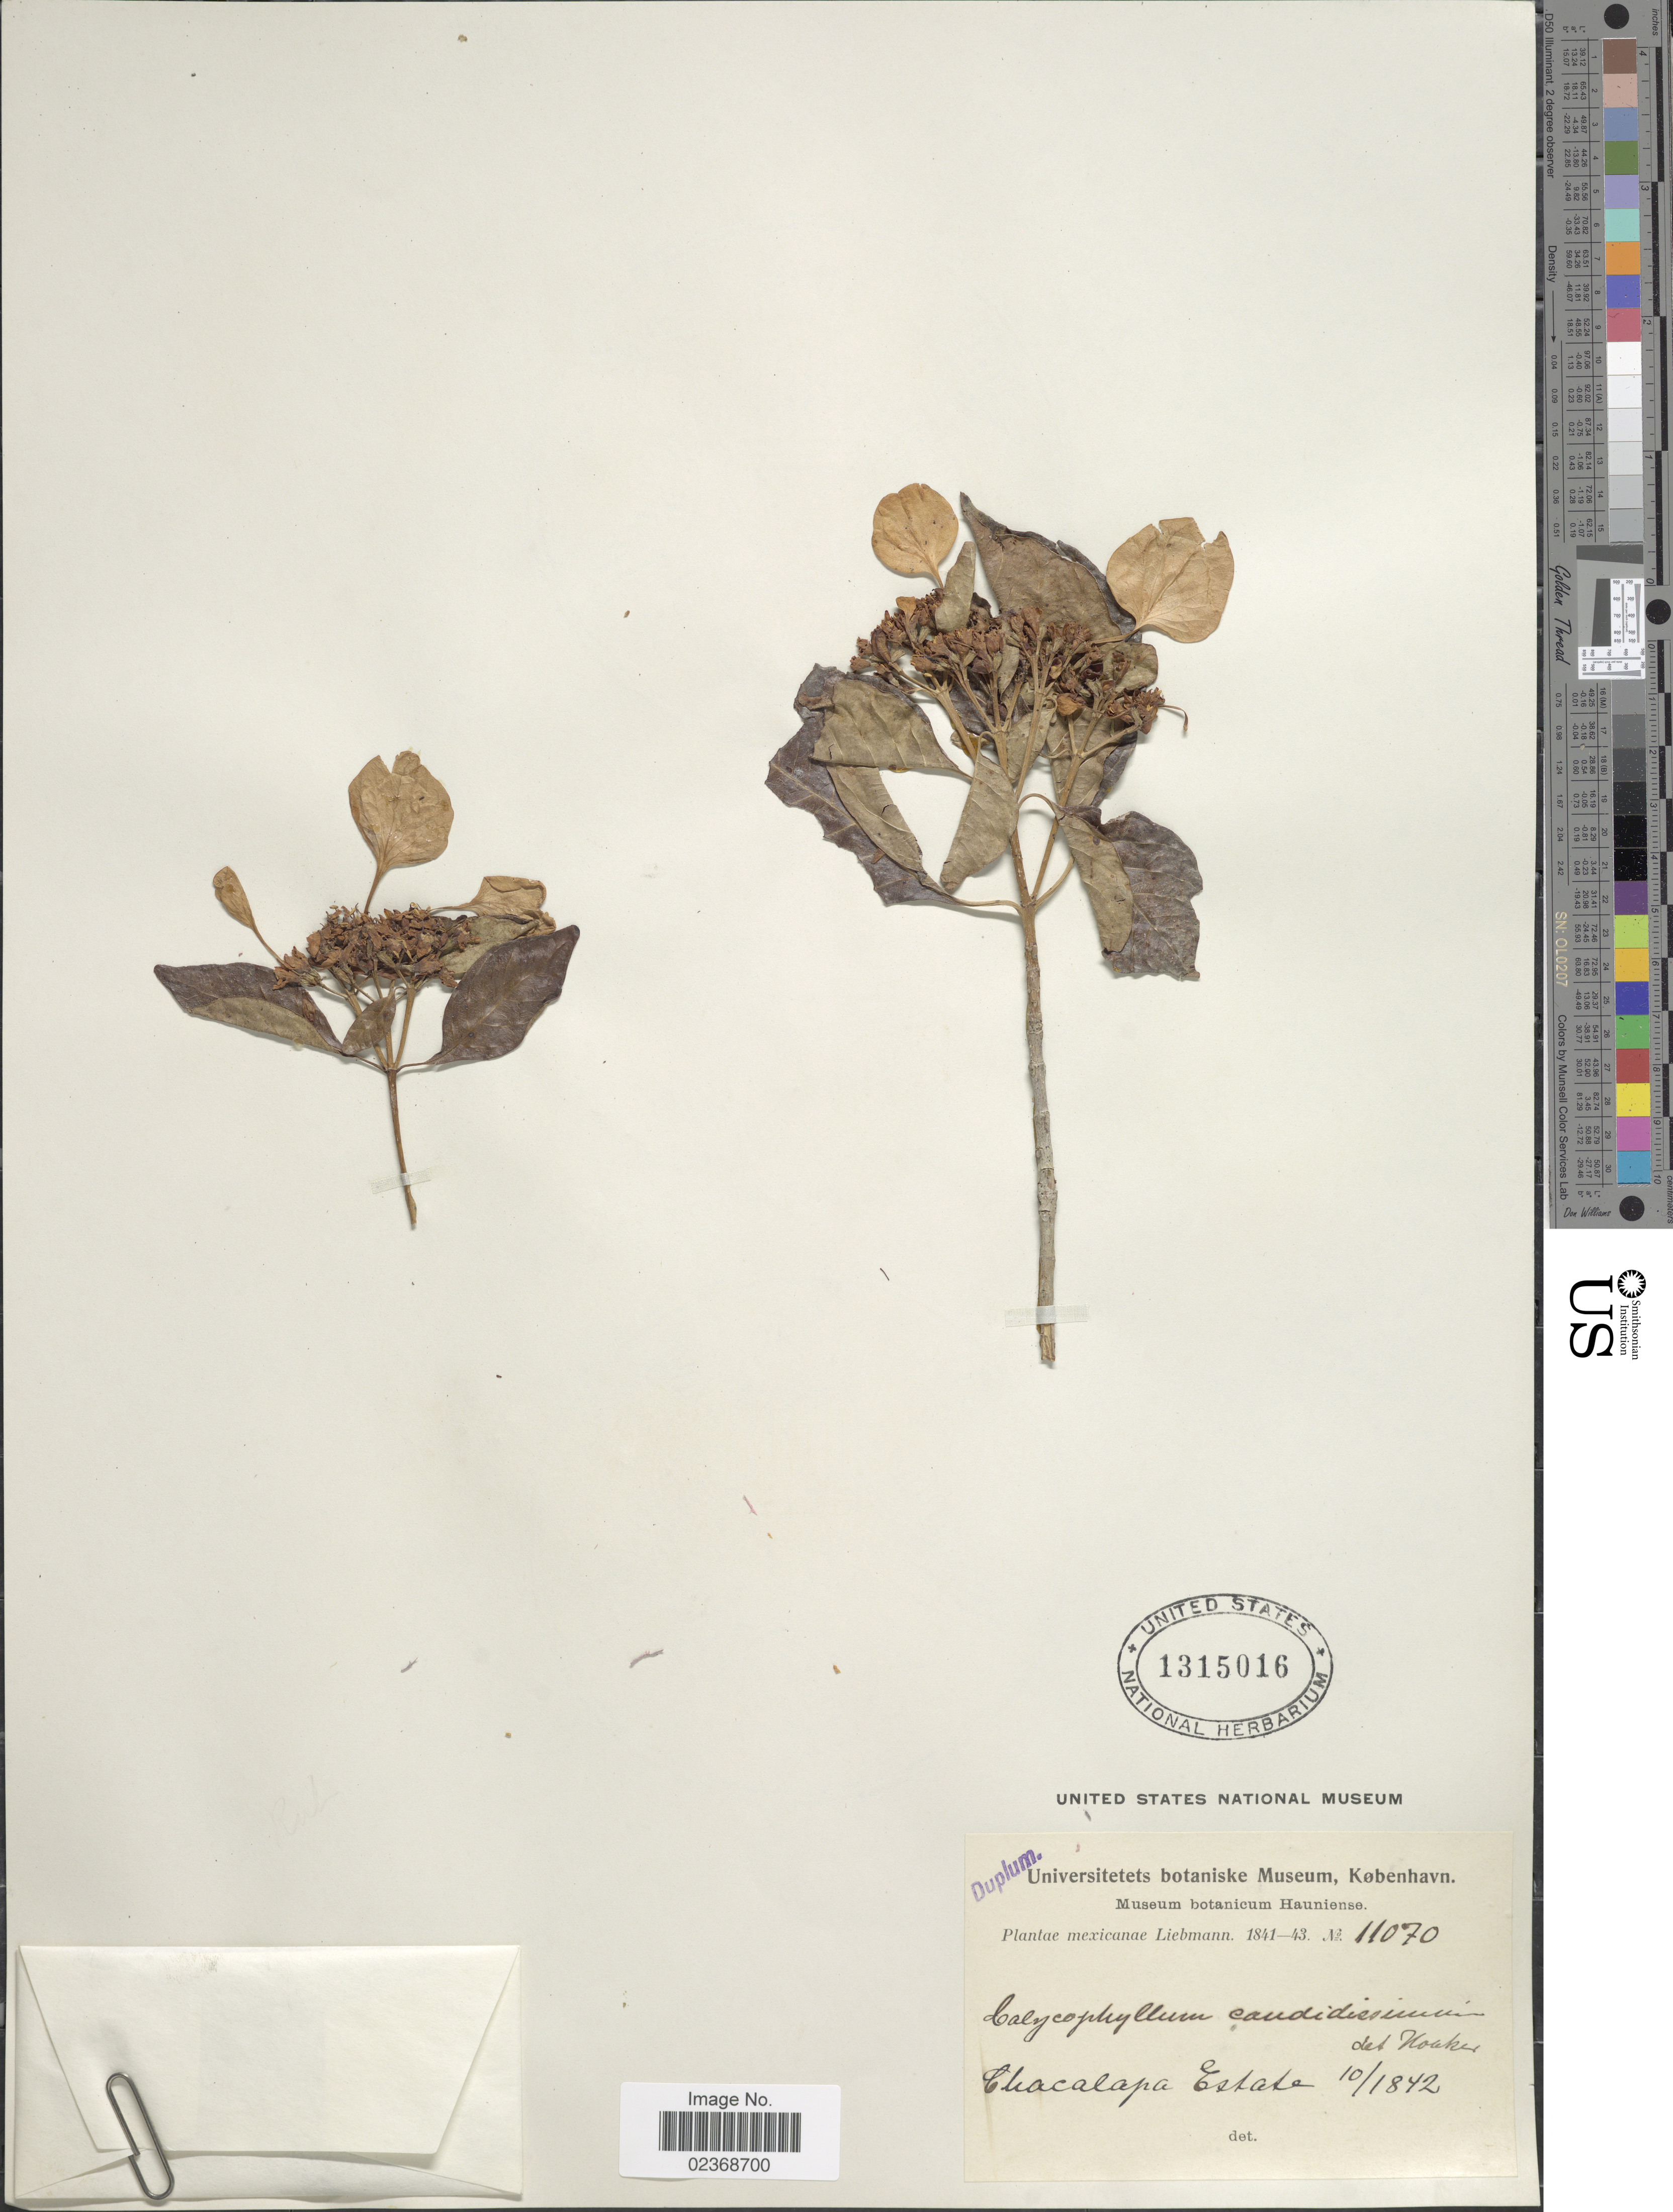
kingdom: Plantae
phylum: Tracheophyta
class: Magnoliopsida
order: Gentianales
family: Rubiaceae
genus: Calycophyllum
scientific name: Calycophyllum candidissimum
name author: (Vahl) DC.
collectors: Liebmann, --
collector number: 11070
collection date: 1842-10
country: Mexico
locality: Chacalapa Estate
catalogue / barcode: US 1315016